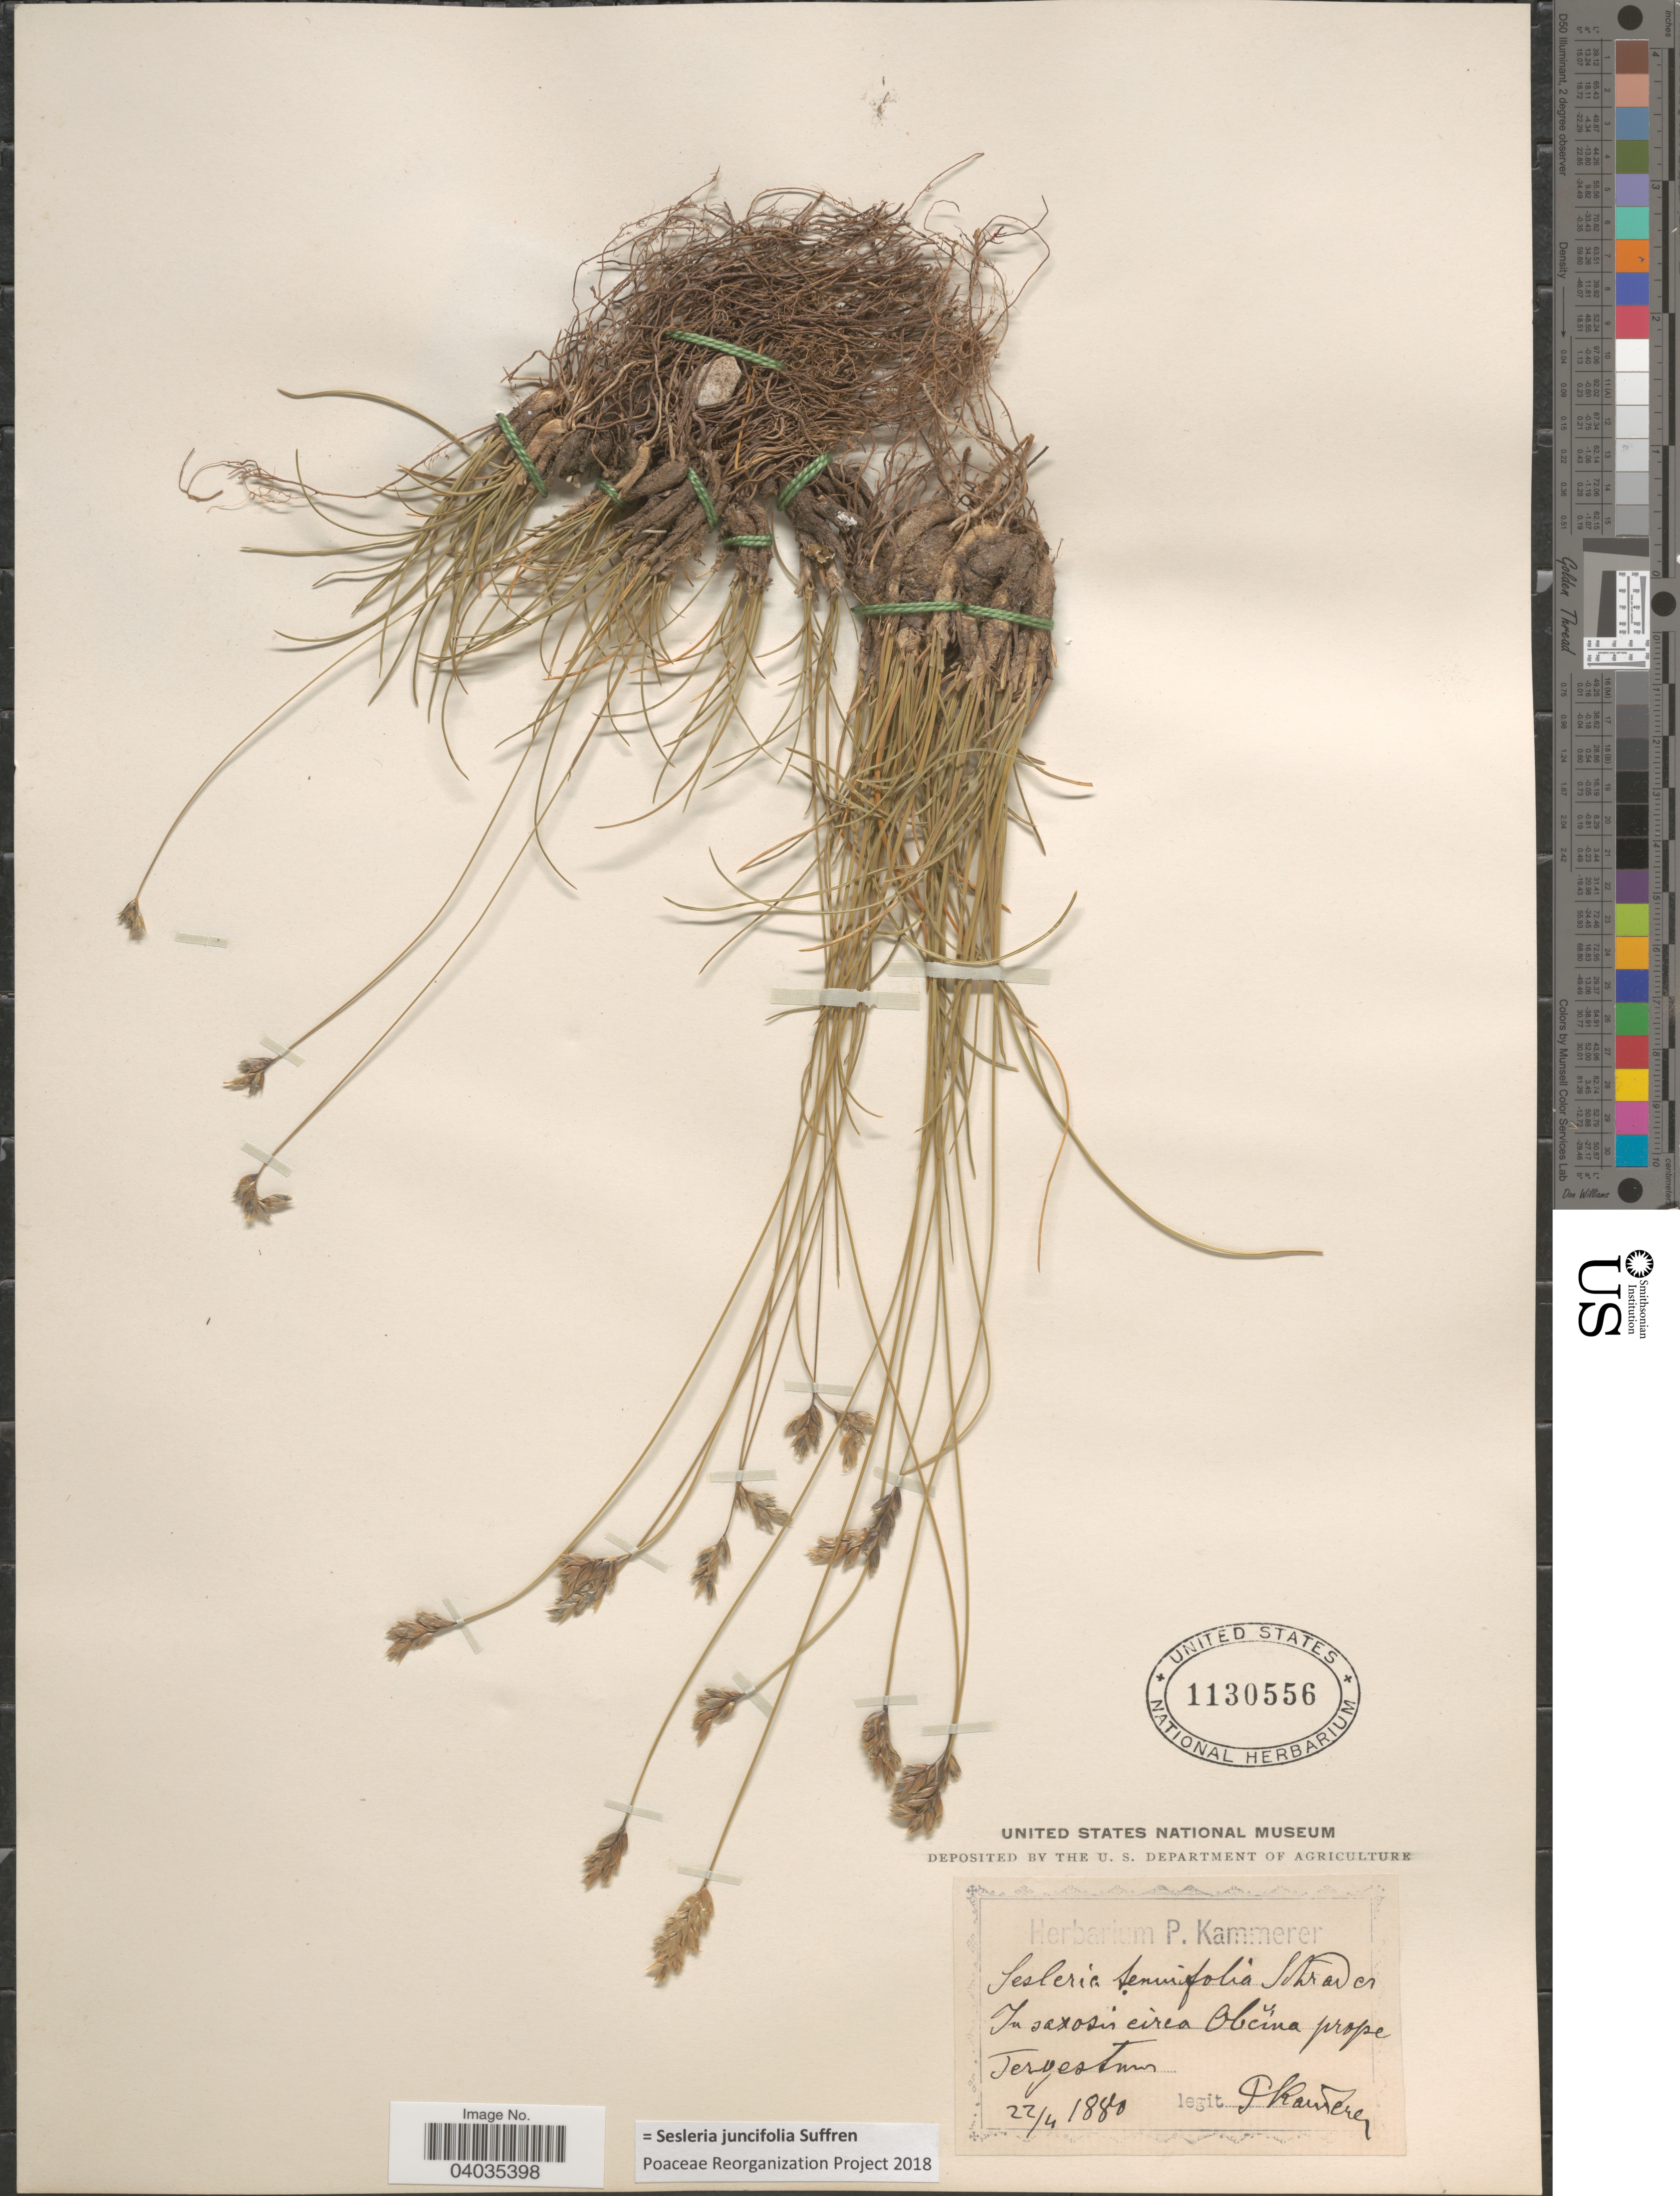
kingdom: Plantae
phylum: Tracheophyta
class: Liliopsida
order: Poales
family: Poaceae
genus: Sesleria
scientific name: Sesleria juncifolia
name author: Suffren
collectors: P. Kammerer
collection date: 1880-04-22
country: Italy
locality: In saxosis circa Občina prope Tergestum.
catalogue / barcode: US 1130556